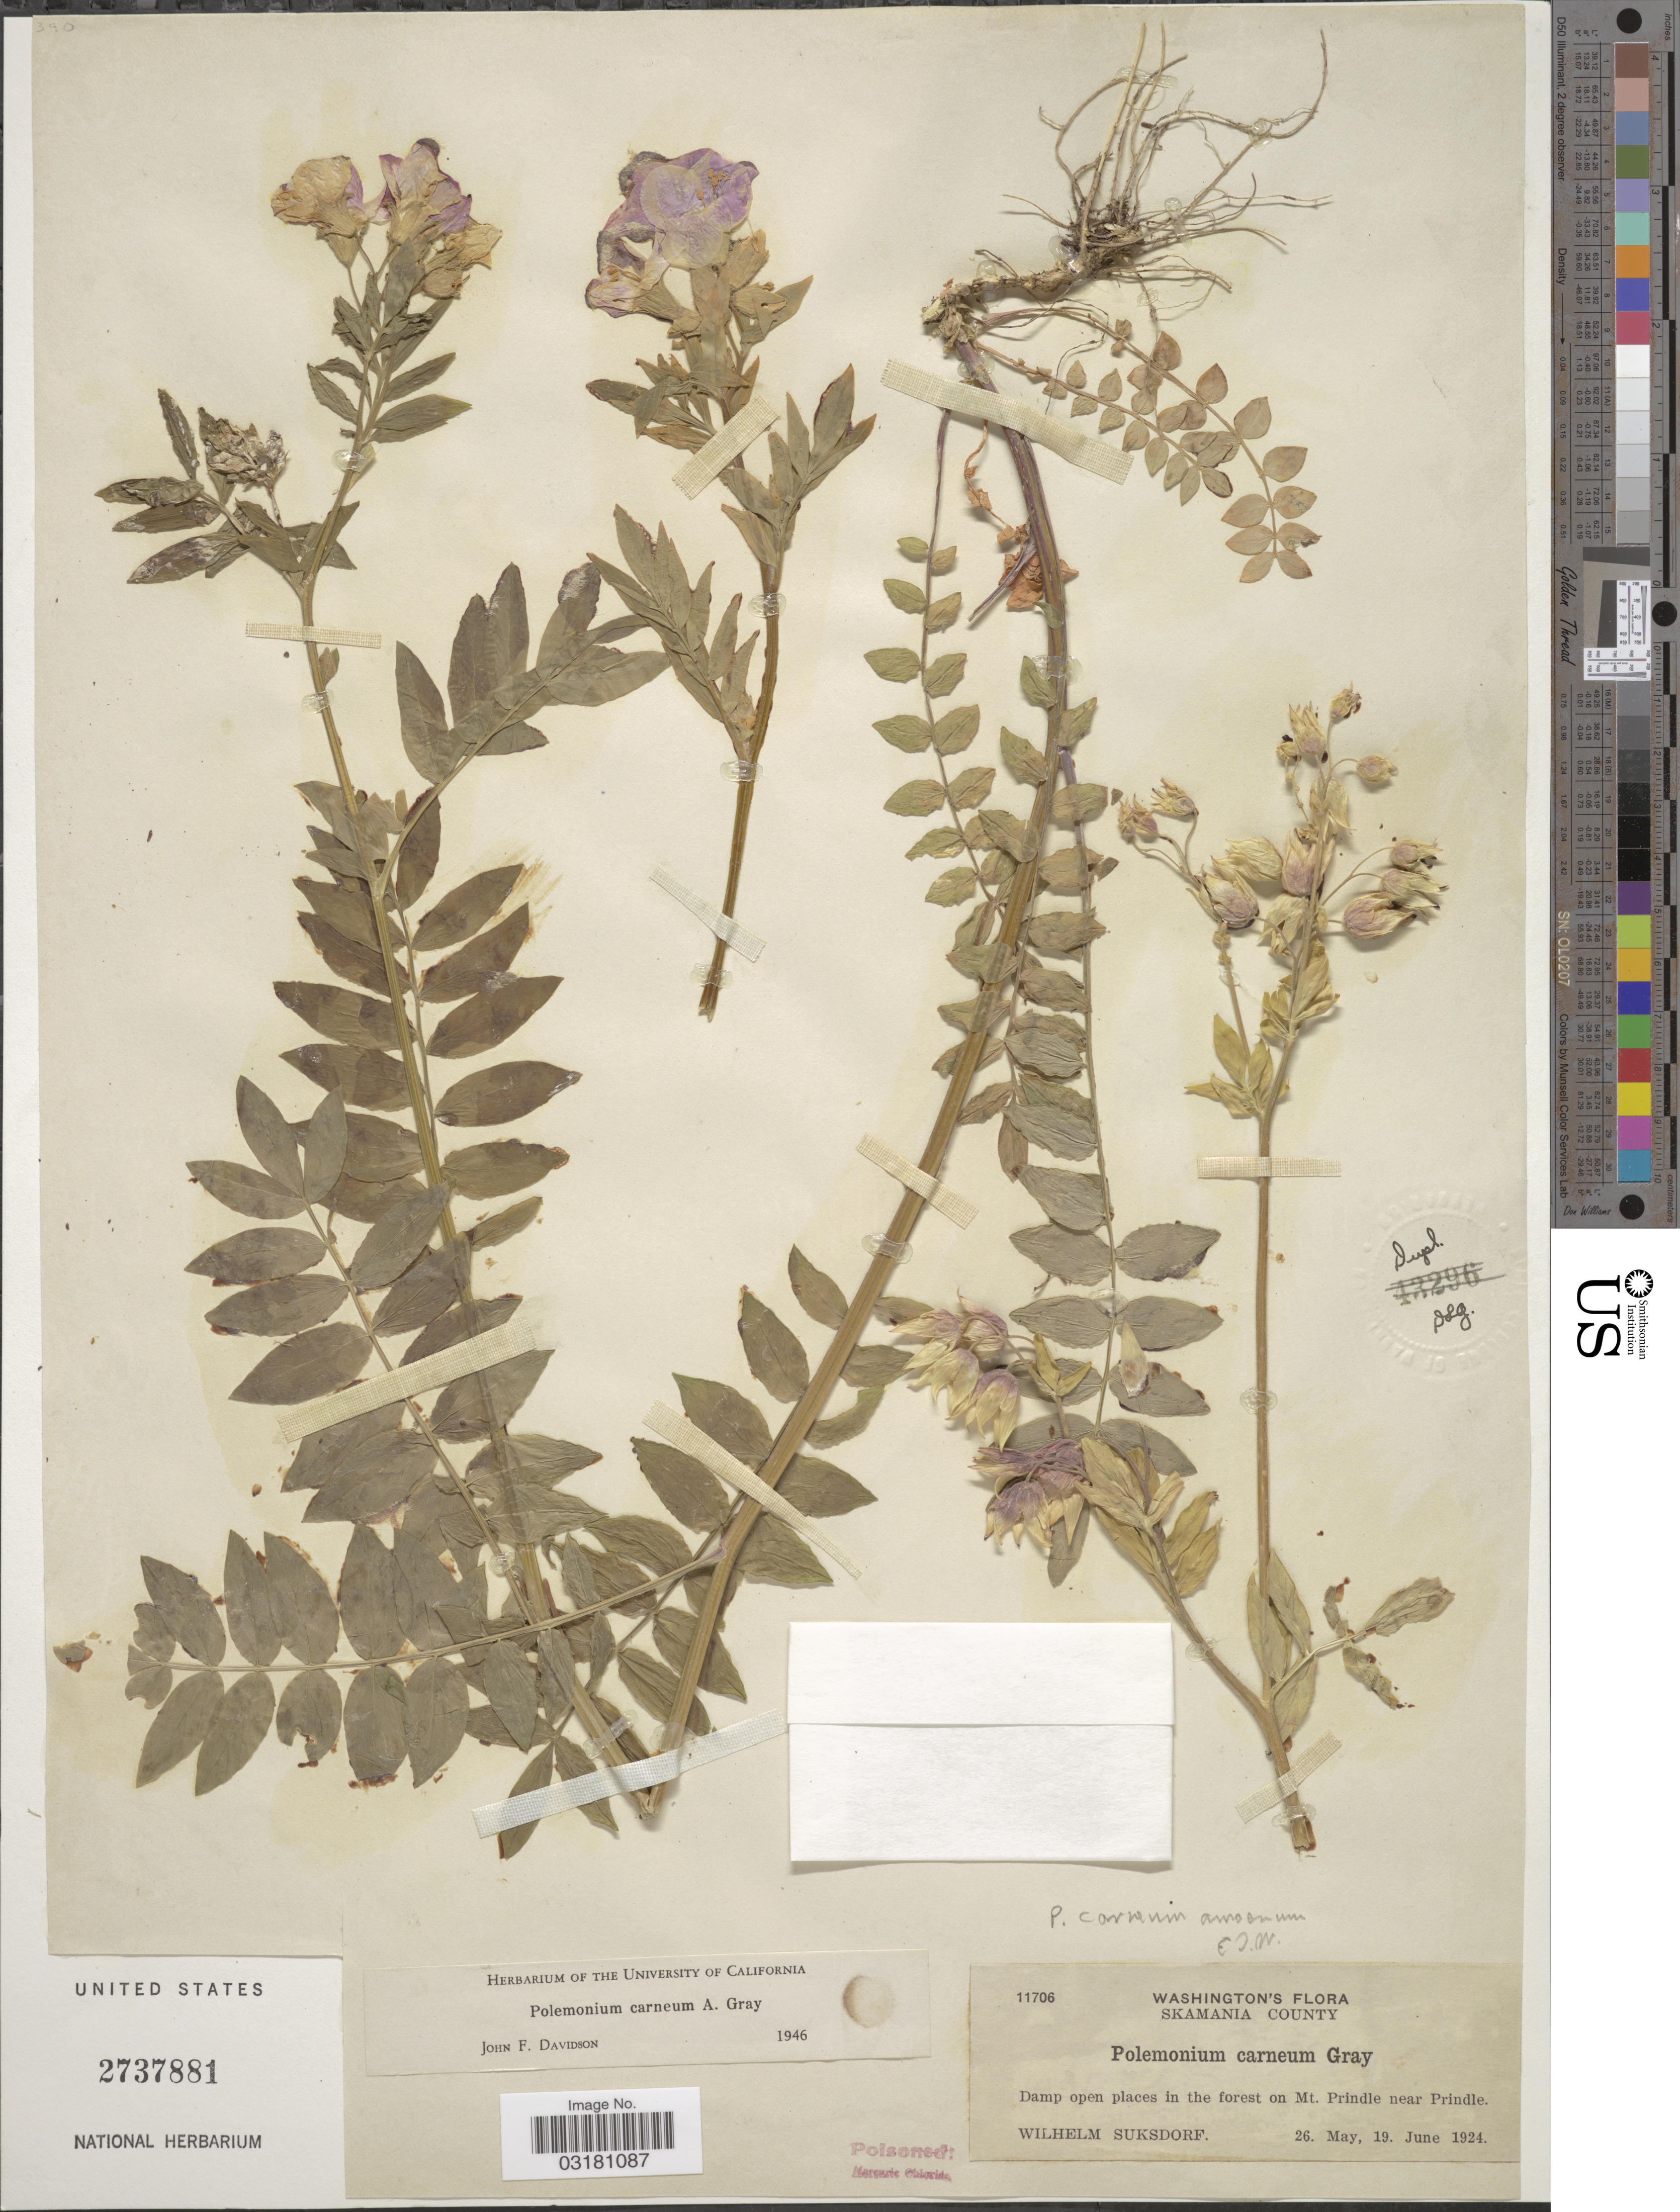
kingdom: Plantae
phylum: Tracheophyta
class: Magnoliopsida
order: Ericales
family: Polemoniaceae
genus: Polemonium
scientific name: Polemonium carneum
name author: A. Gray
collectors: W. N. Suksdorf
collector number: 11706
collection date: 1924-05-26/1924-06-19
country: United States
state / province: Washington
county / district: Skamania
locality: Skamania County. Forest on Mt. Prindle near Prindle.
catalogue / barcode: US 2737881